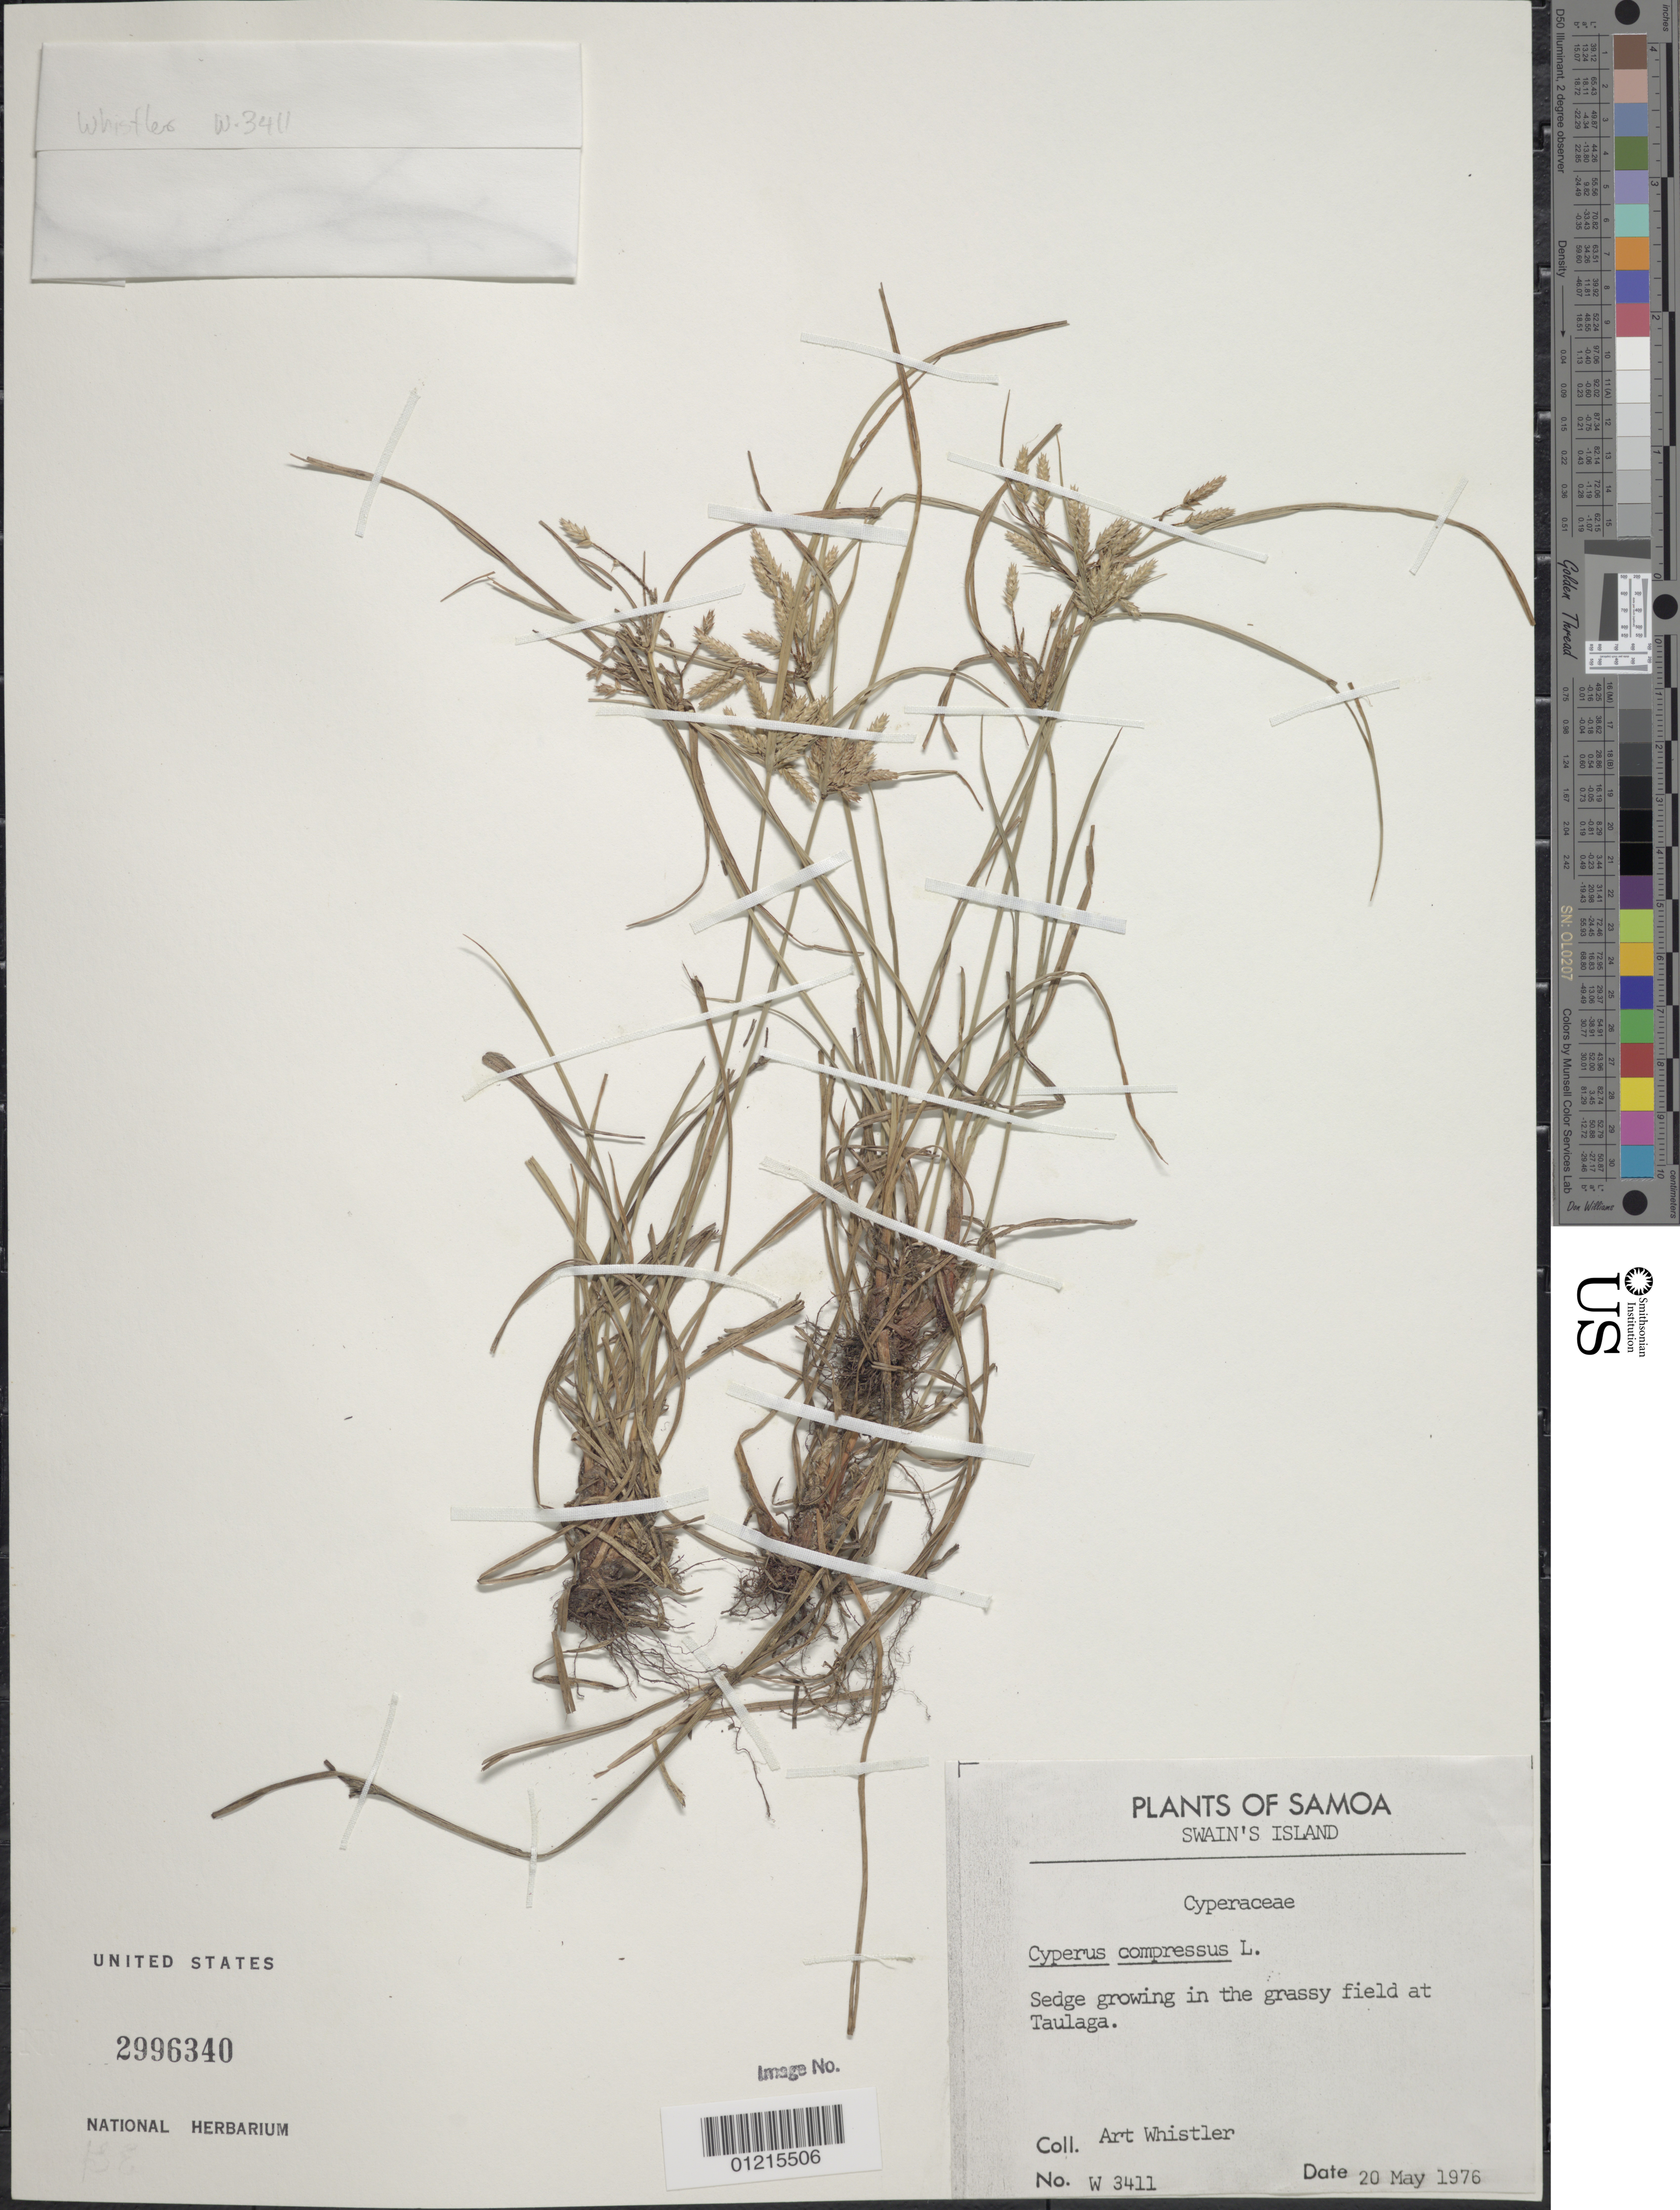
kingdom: Plantae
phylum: Tracheophyta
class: Liliopsida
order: Poales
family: Cyperaceae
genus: Cyperus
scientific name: Cyperus compressus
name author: L.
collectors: A. Whistler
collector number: W 3411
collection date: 1976-05-20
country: American Samoa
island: Swains [Olosenga]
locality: At Taulaga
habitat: Grassy field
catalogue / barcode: US 2996340